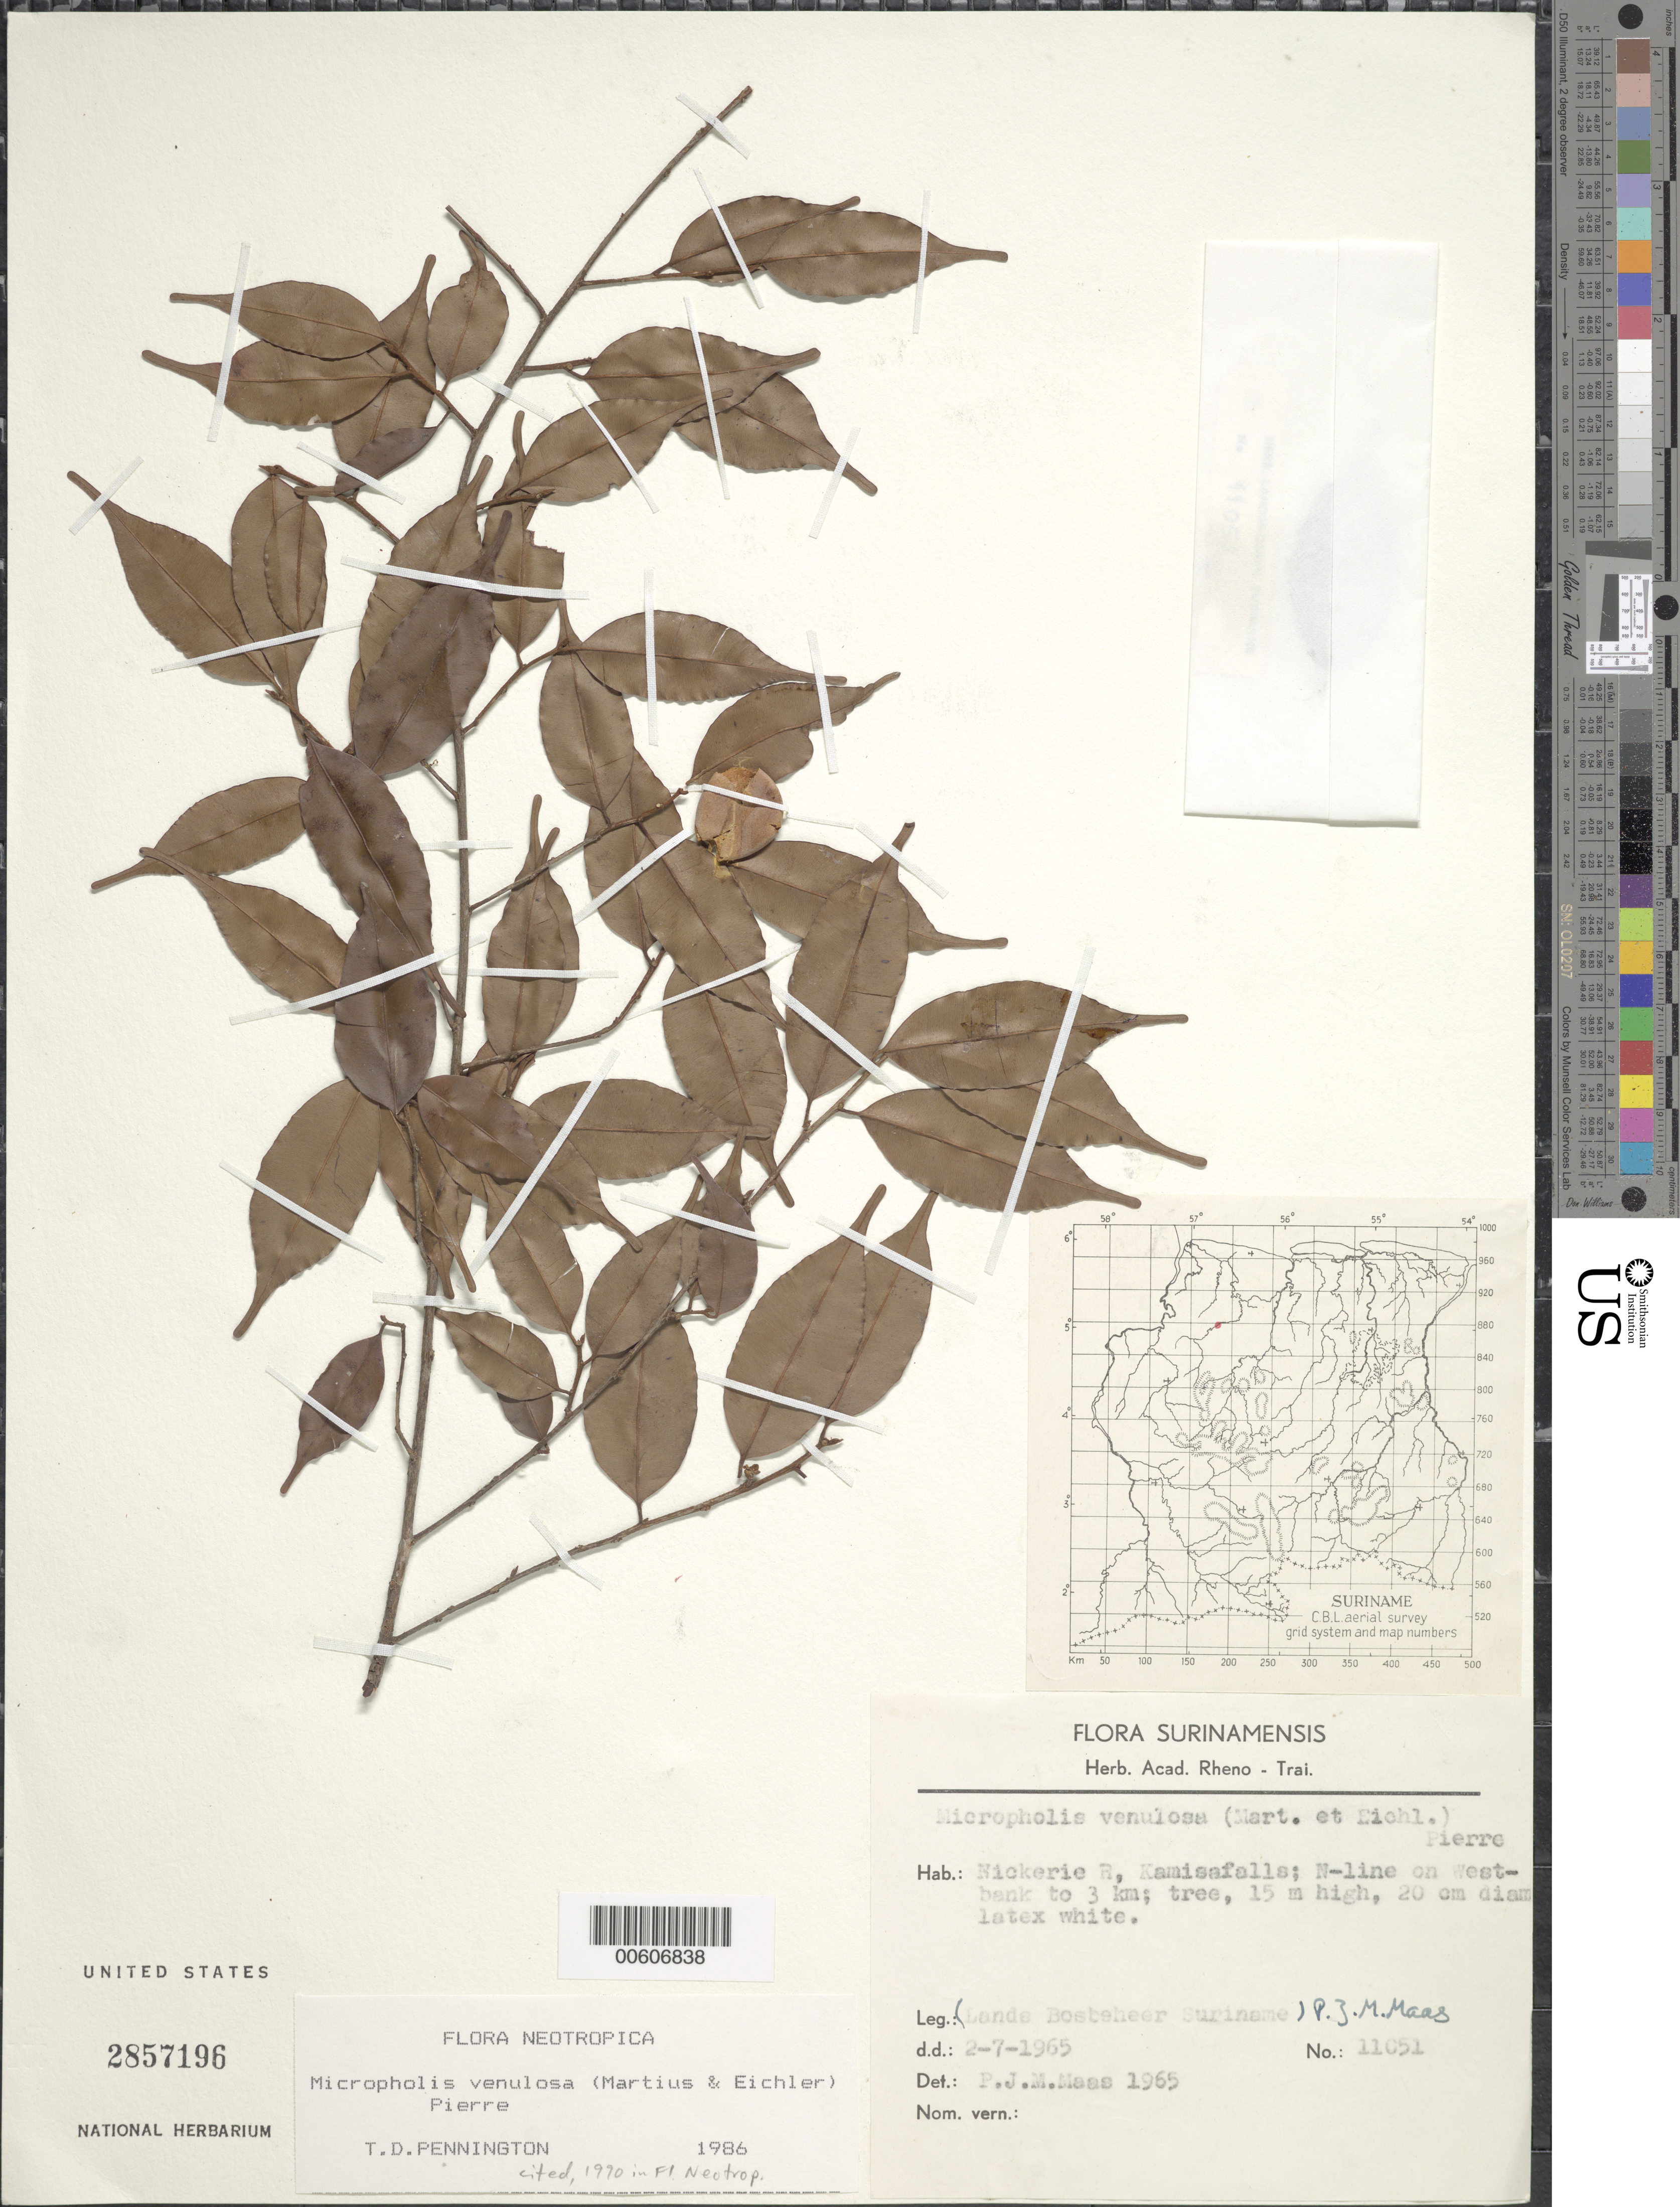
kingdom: Plantae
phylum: Tracheophyta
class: Magnoliopsida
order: Ericales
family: Sapotaceae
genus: Micropholis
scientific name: Micropholis venulosa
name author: (Mart. & Eichler) Pierre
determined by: Pennington, T. D., (K)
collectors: P. Maas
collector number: LBB 11051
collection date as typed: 2-Jul-65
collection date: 1965-07-02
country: Suriname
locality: Nickerie R., Kamisafalls; N-line on West-bank to to 3 km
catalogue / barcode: US 2857196